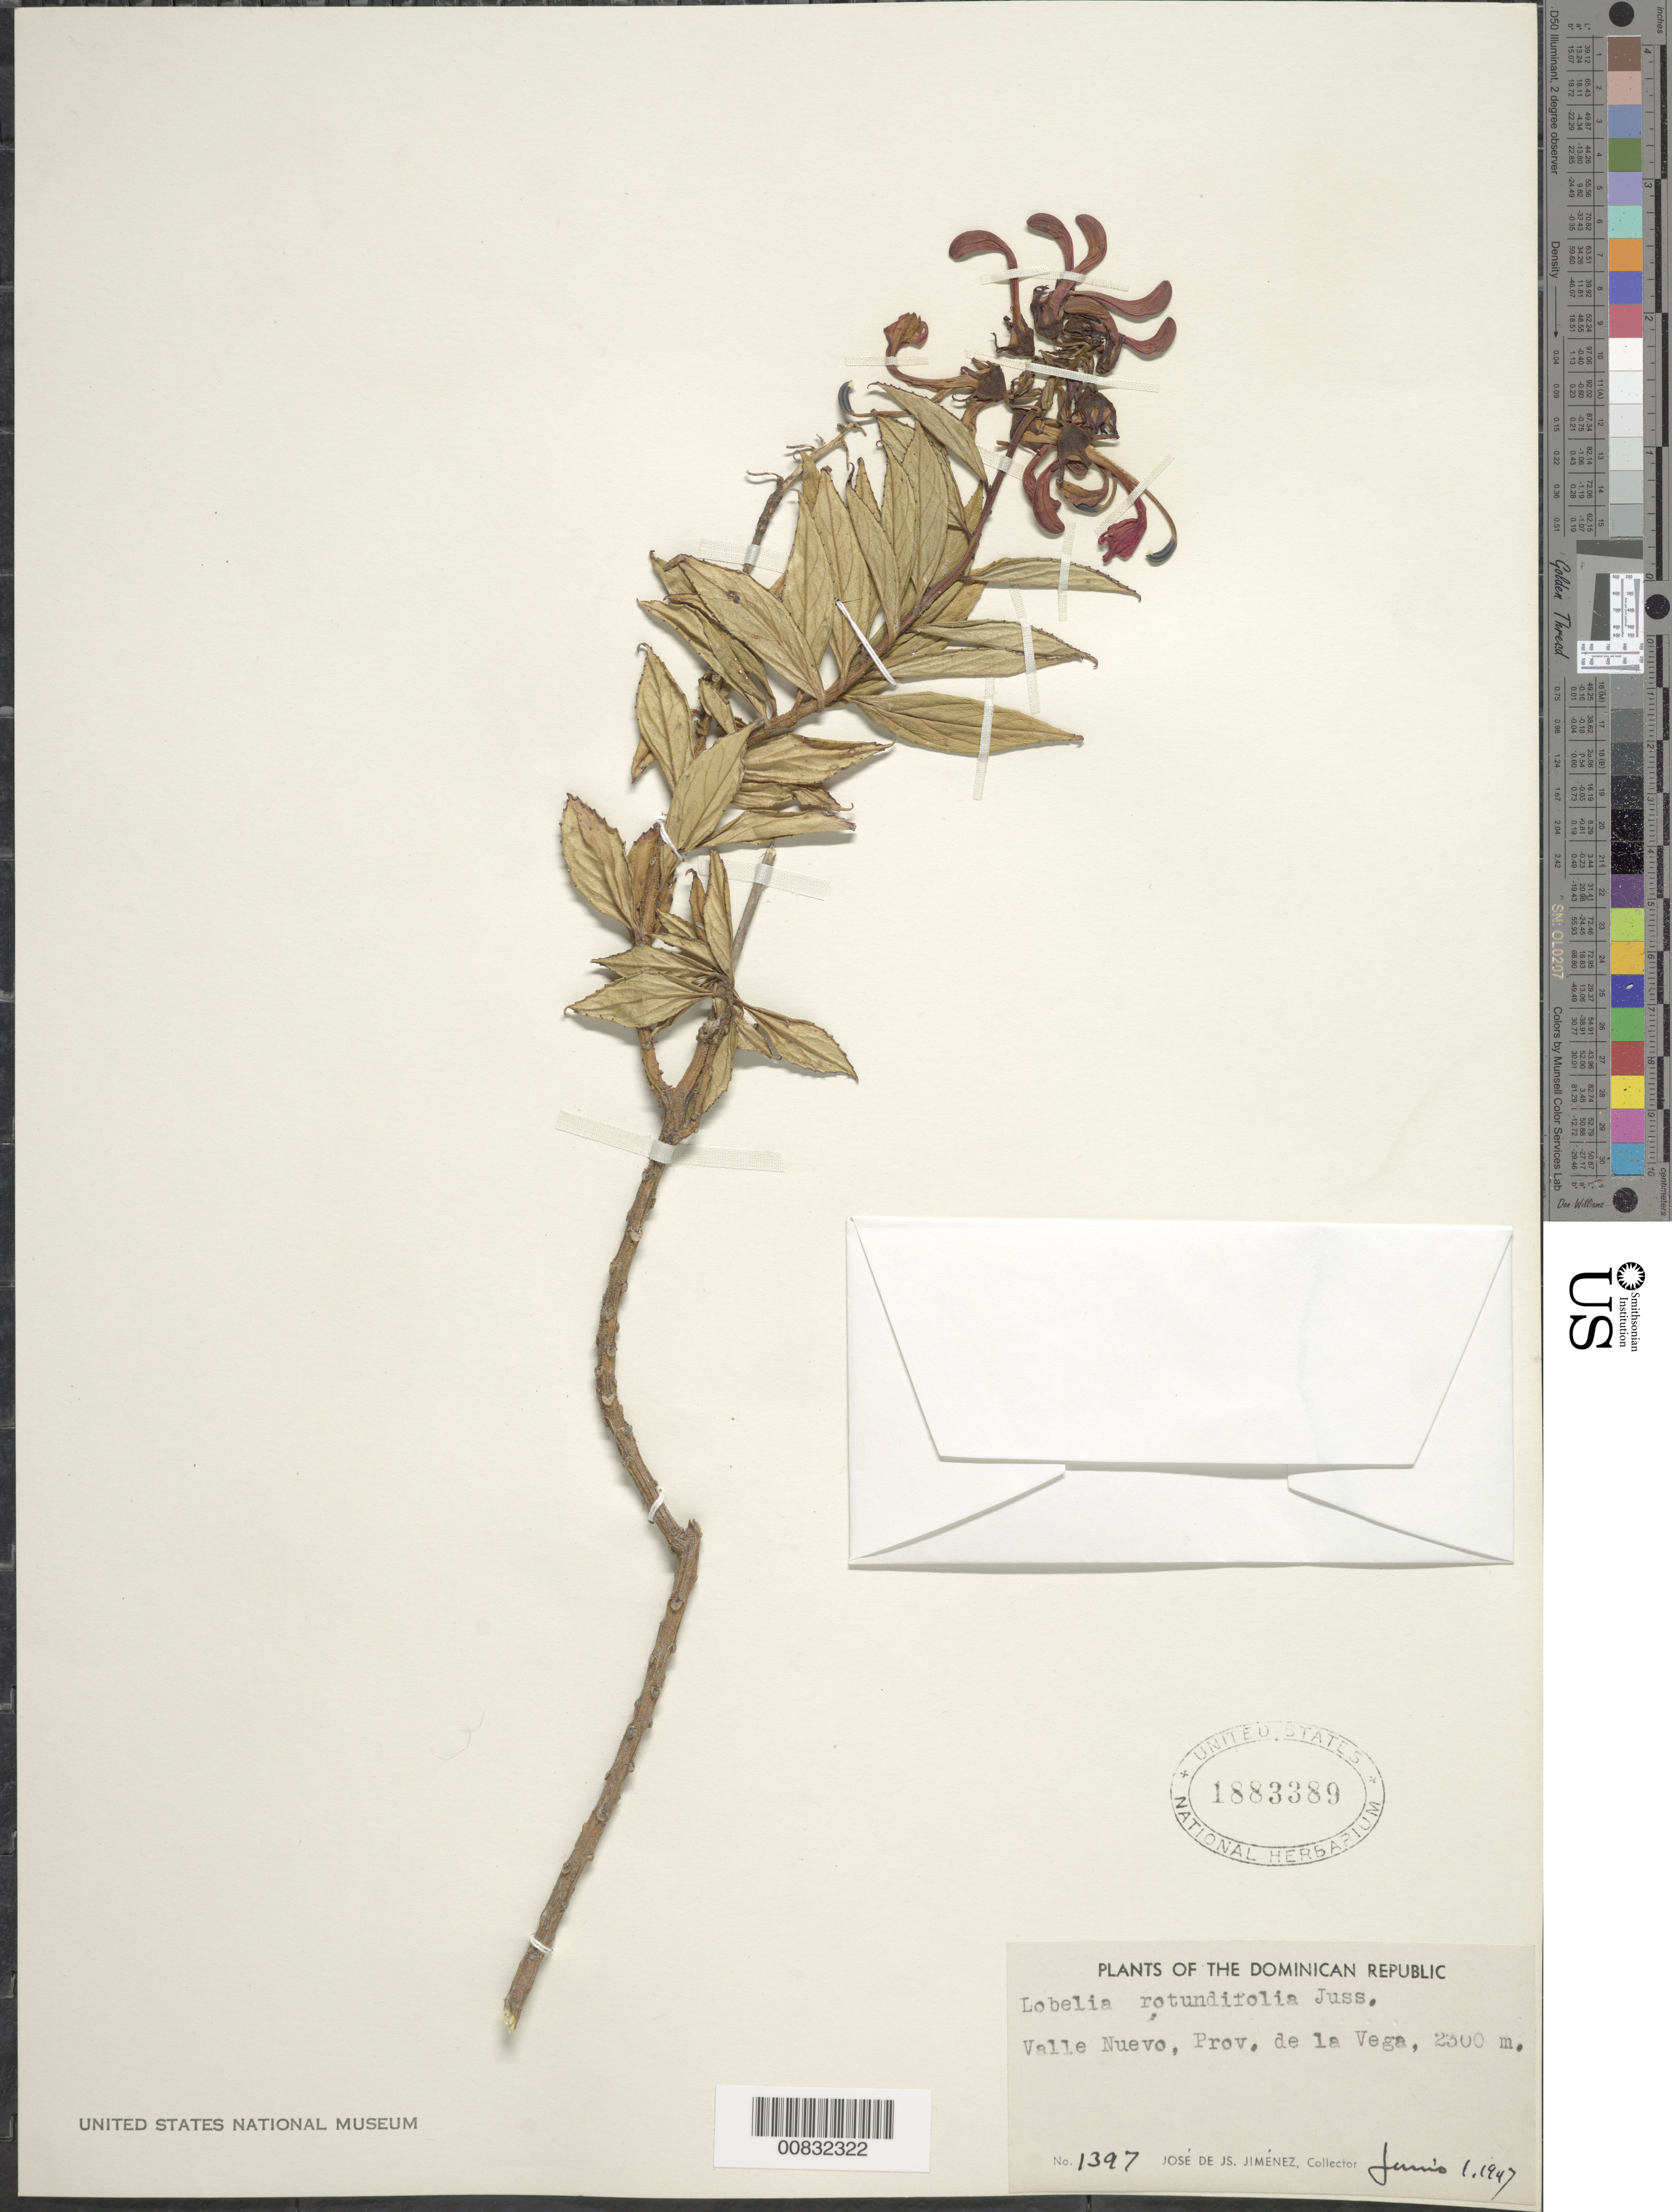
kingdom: Plantae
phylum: Tracheophyta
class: Magnoliopsida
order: Asterales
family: Campanulaceae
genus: Lobelia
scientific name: Lobelia rotundifolia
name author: Juss. ex A. DC.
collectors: J. J. Jiménez Almonte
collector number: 1397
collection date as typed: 01 Jun 1947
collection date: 1947-06-01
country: Dominican Republic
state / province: La Vega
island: Hispaniola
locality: Valle Nuevo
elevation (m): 2300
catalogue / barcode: US 1883389